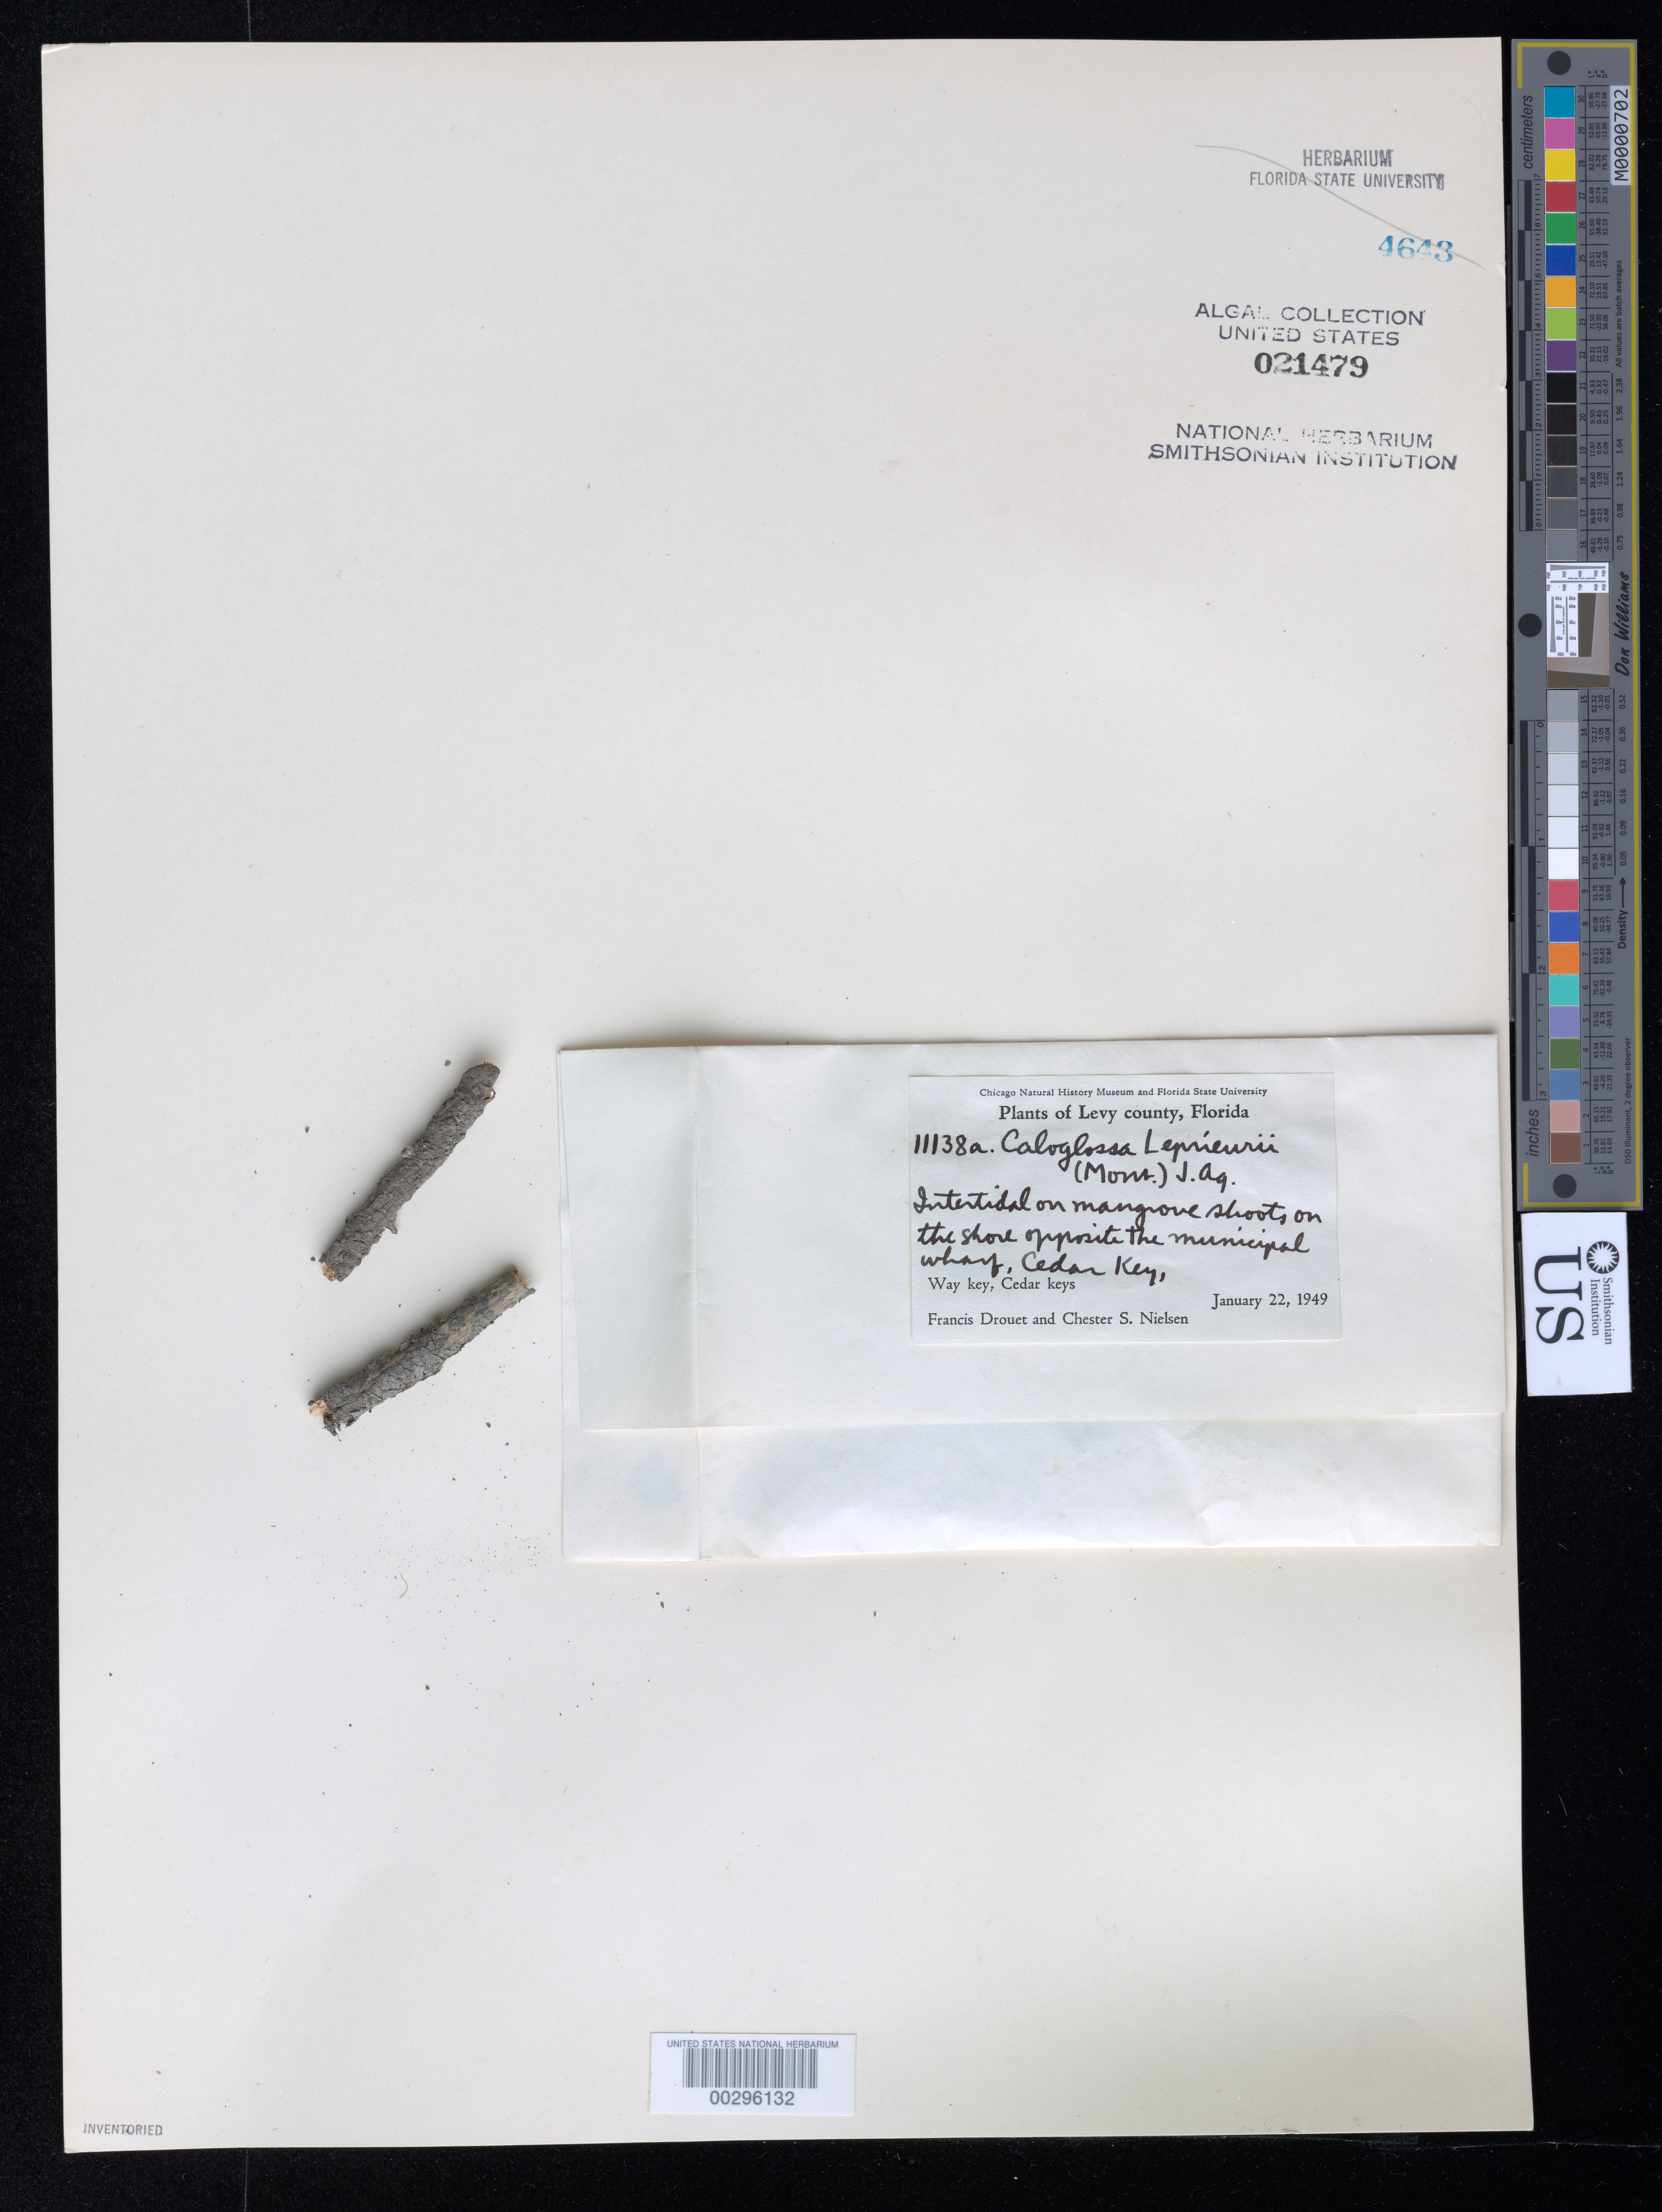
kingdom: Plantae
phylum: Rhodophyta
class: Florideophyceae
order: Ceramiales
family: Delesseriaceae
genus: Caloglossa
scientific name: Caloglossa leprieurii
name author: (Mont.) G. Martens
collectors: F. E. Drouet & C. S. Nielsen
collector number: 11138a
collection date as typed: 22 Jan 1949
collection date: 1949-01-22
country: United States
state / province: Florida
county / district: Levy County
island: Way Key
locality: Cedar Key (town)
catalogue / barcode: US 21479